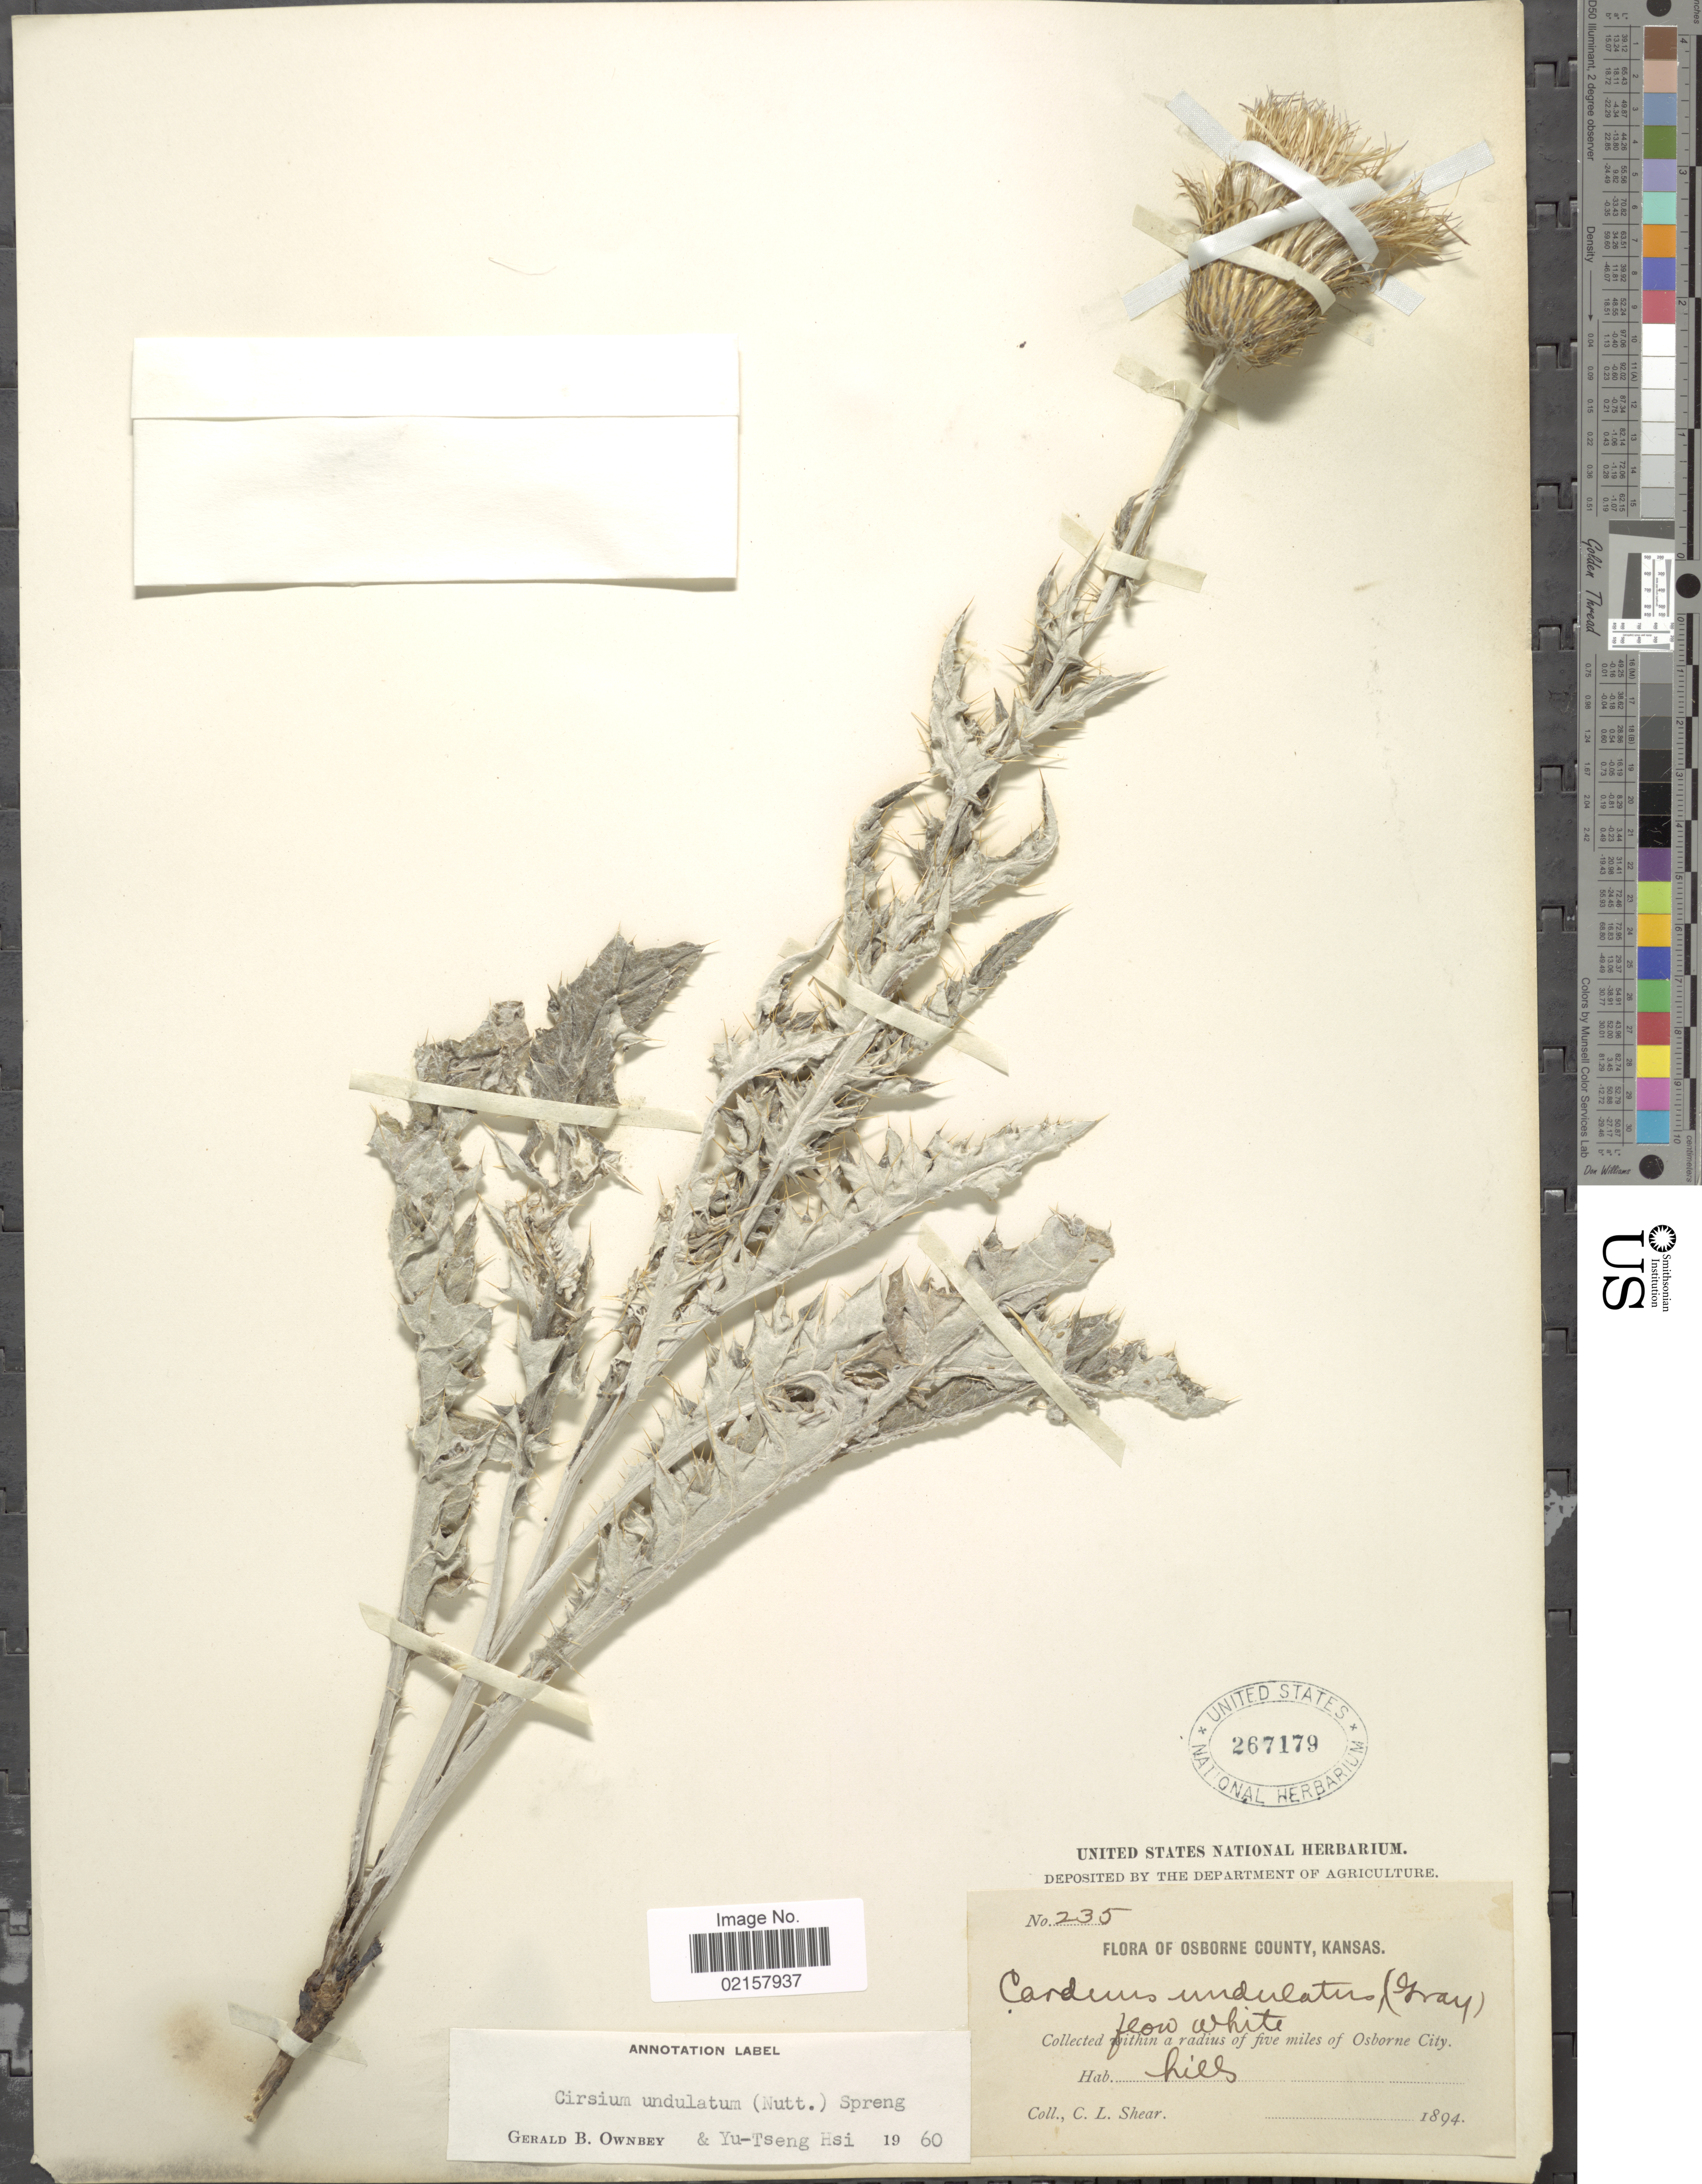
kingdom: Plantae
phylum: Tracheophyta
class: Magnoliopsida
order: Asterales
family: Asteraceae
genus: Cirsium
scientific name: Cirsium undulatum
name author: (Nutt.) Spreng.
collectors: C. L. Shear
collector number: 235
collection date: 1894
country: United States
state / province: Kansas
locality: Osborne County, hills.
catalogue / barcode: US 267179